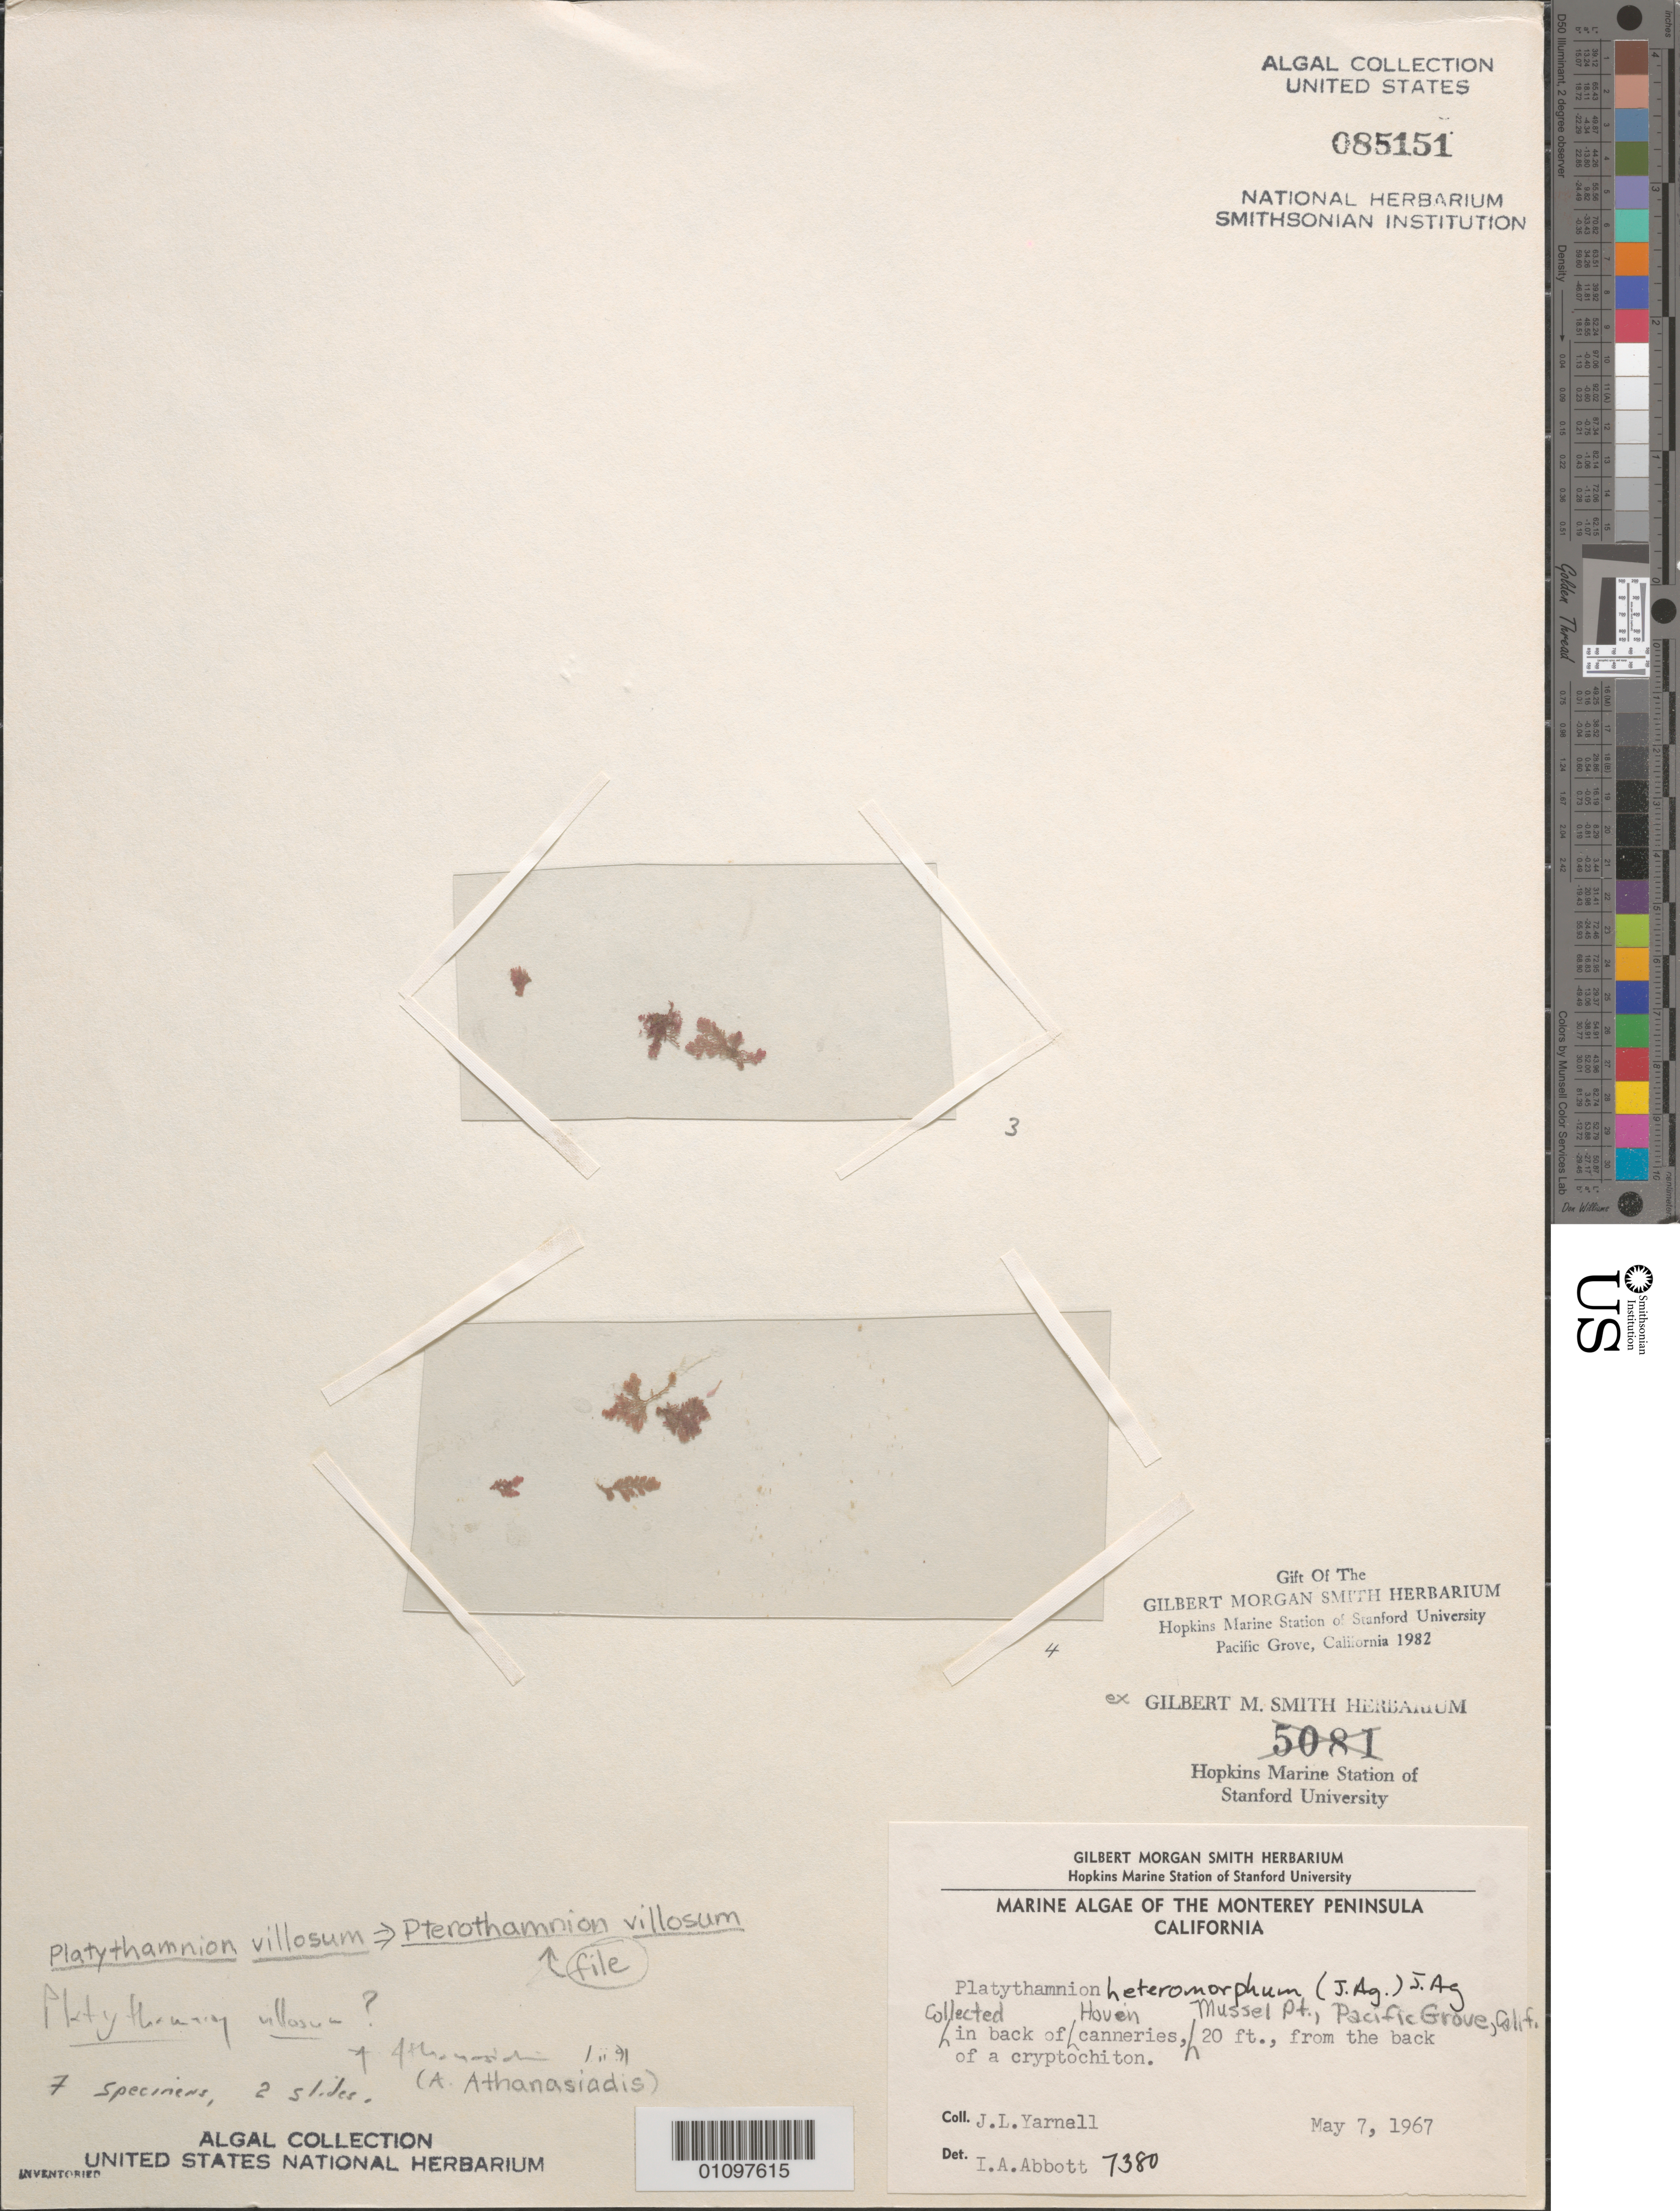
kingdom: Plantae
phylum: Rhodophyta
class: Florideophyceae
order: Ceramiales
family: Ceramiaceae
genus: Pterothamnion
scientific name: Pterothamnion villosum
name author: (Kylin) A. Athanasiadis & G.T.Kraft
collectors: J. Yarnell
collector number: IAA 7380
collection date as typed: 07 May 1967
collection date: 1967-05-07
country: United States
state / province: California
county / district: Monterey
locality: Monterey Peninsula, in back of Hovden Canneries, Mussel Point, Pacific Grove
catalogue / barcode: US 85151